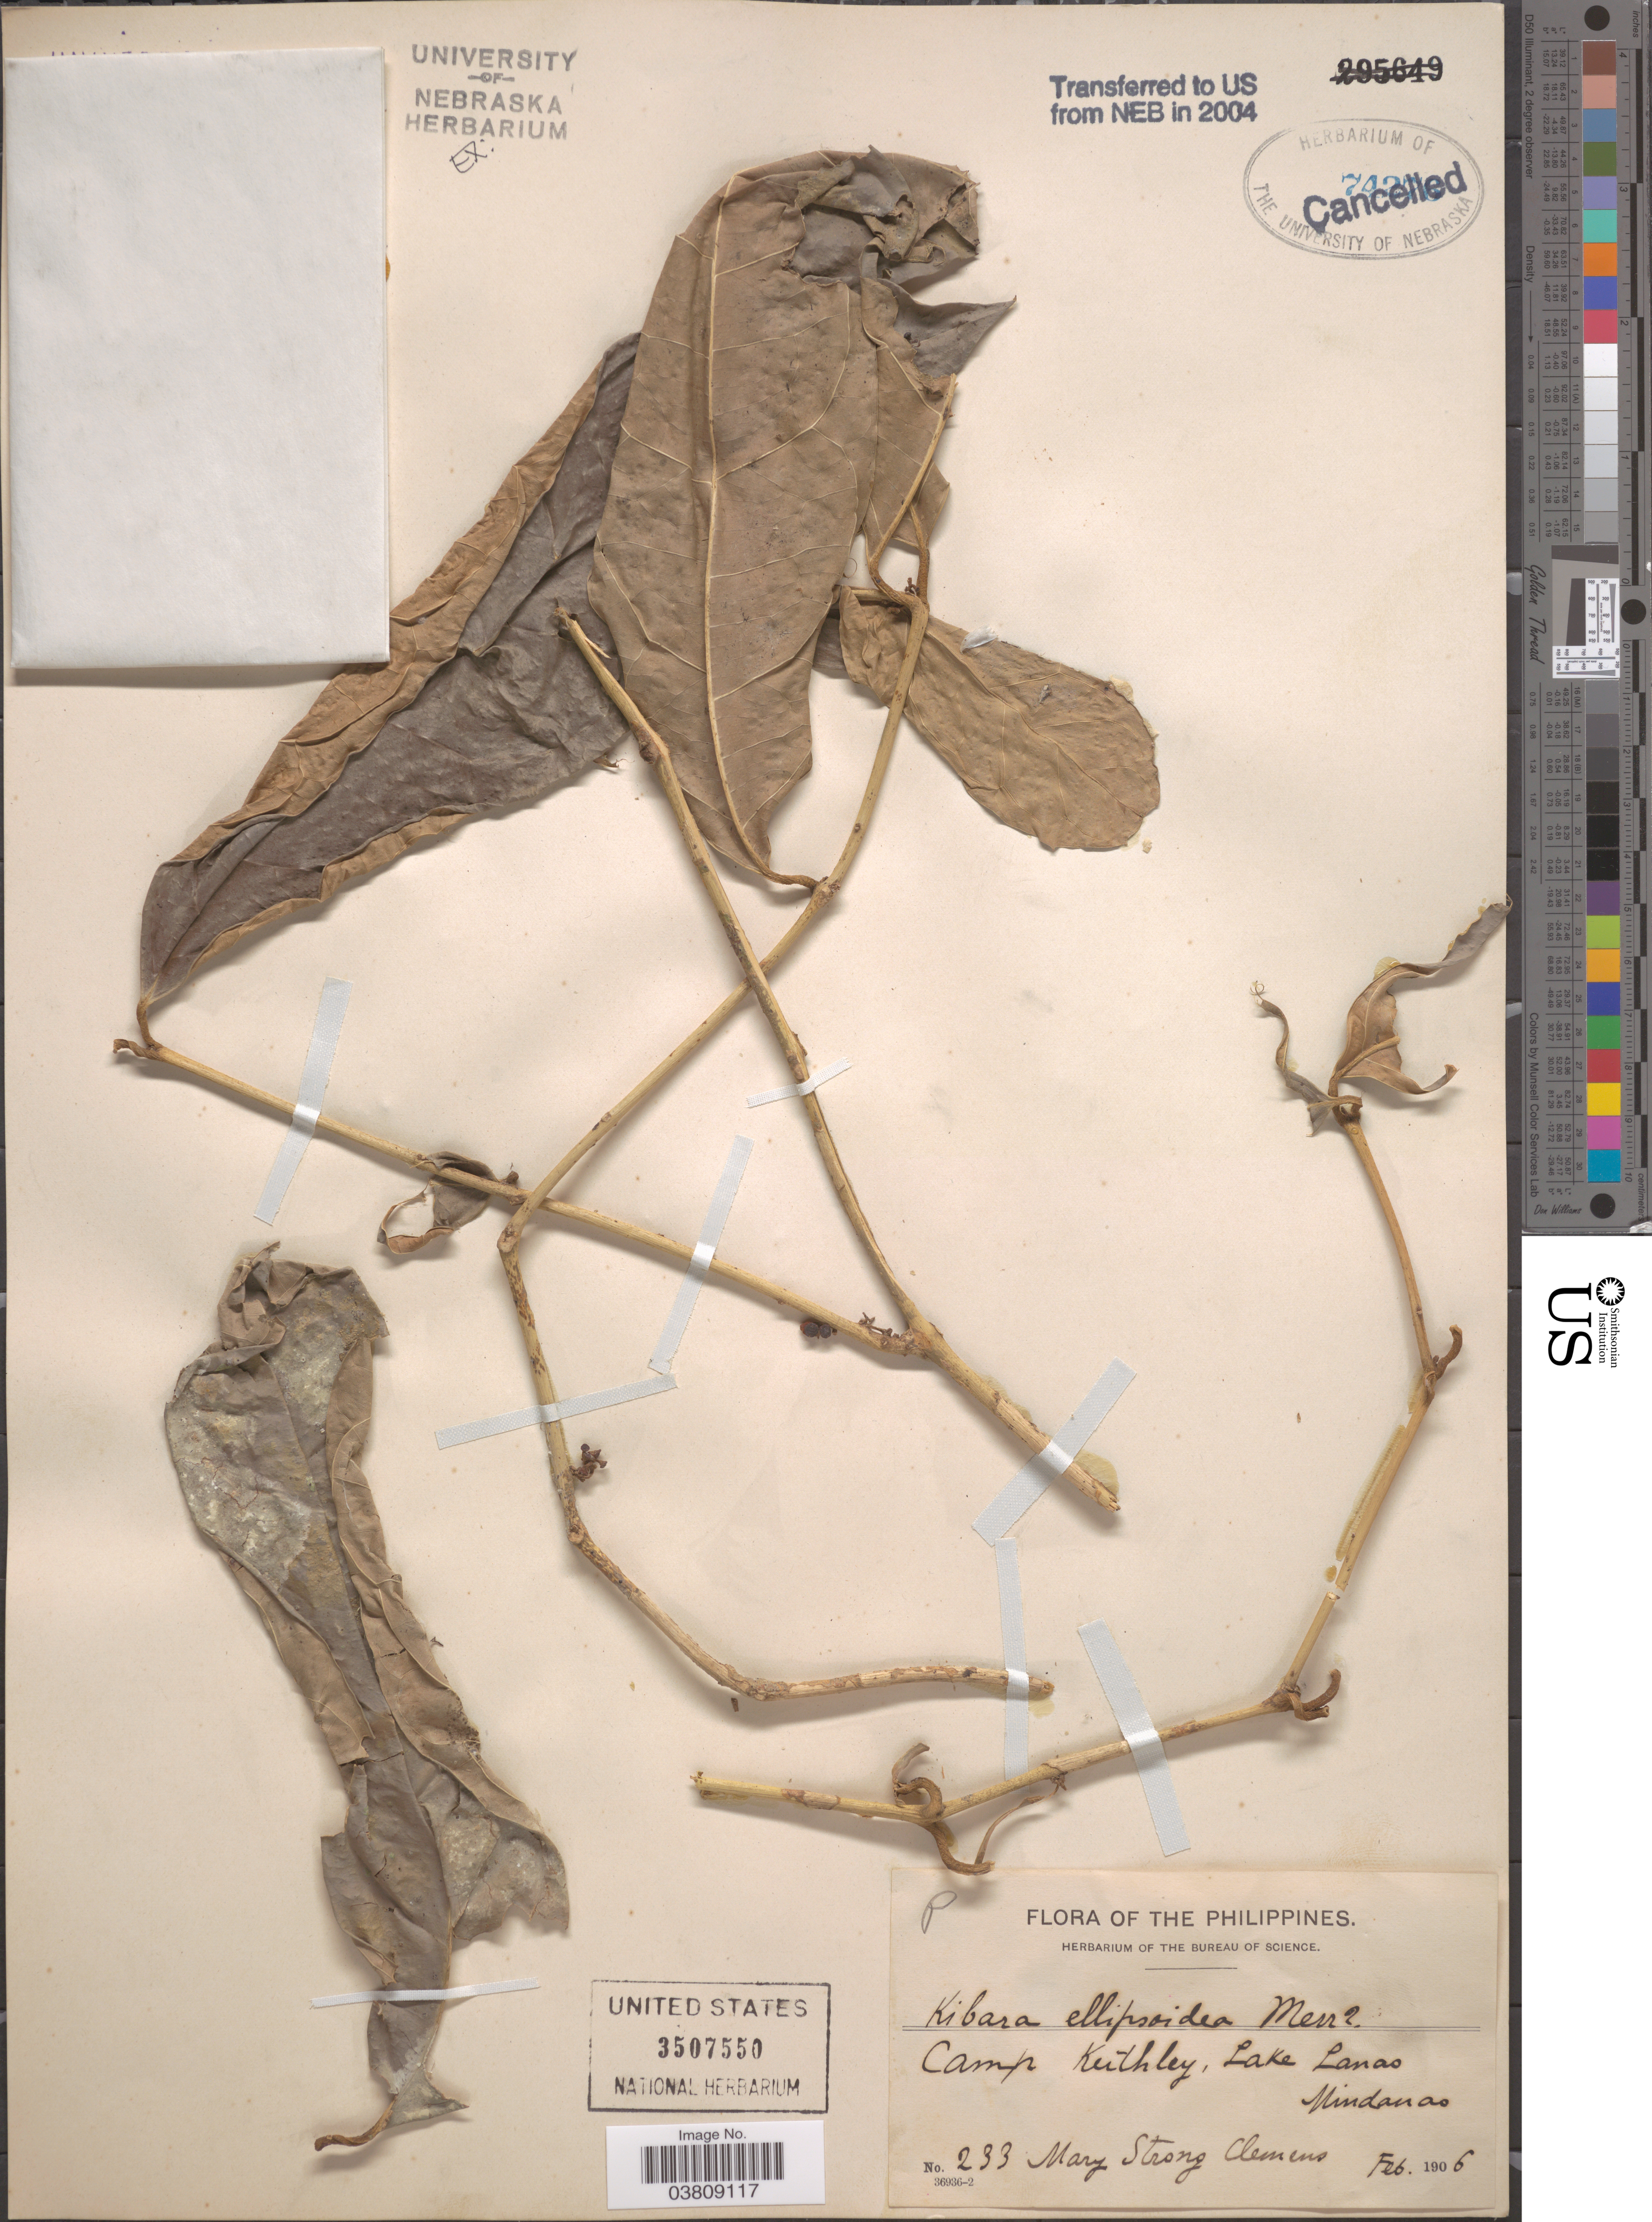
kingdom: Plantae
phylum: Tracheophyta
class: Magnoliopsida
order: Laurales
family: Monimiaceae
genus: Kibara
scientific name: Kibara coriacea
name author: (Blume) Hook. f. & Thomson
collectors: M. S. Clemens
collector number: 233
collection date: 1906-02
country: Philippines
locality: Camp Keithley. Lake Lanao. Mindanao.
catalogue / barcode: US 3507550